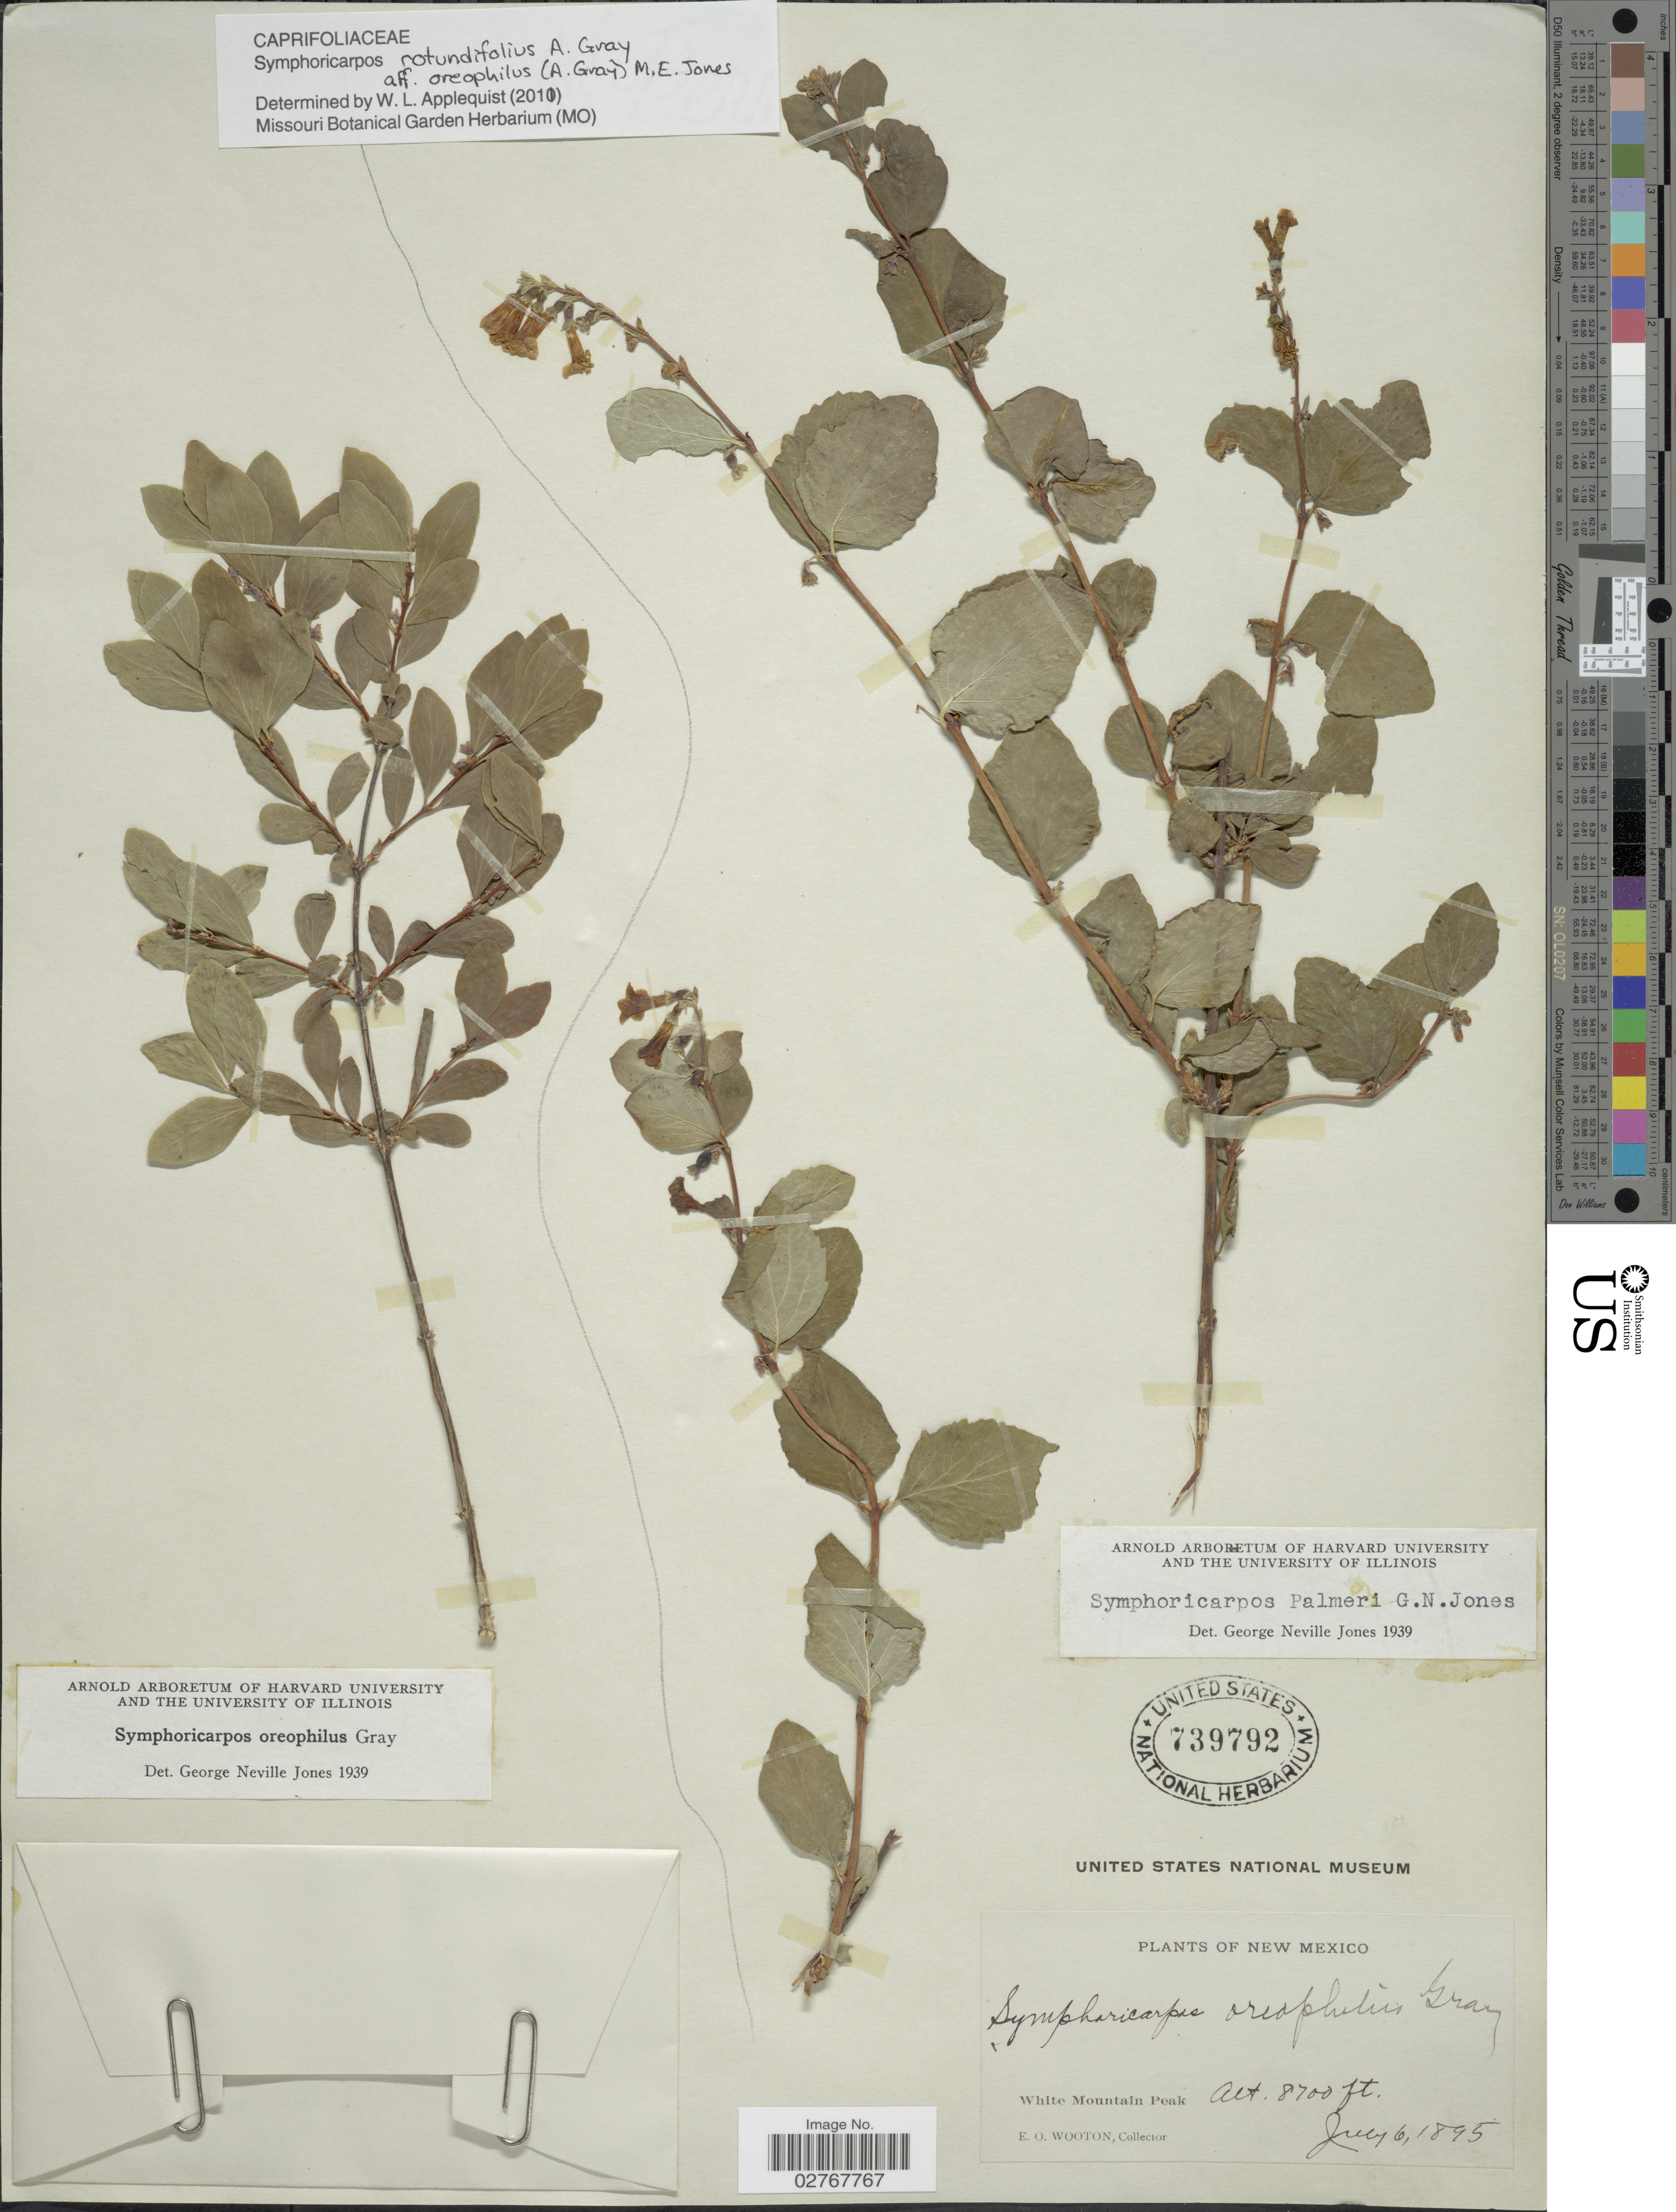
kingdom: Plantae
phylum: Tracheophyta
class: Magnoliopsida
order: Dipsacales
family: Caprifoliaceae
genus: Symphoricarpos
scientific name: Symphoricarpos rotundifolius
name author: A. Gray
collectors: E. O. Wooton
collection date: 1895-07-06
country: United States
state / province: New Mexico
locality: White Mountain Peak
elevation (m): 2652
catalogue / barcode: US 739792